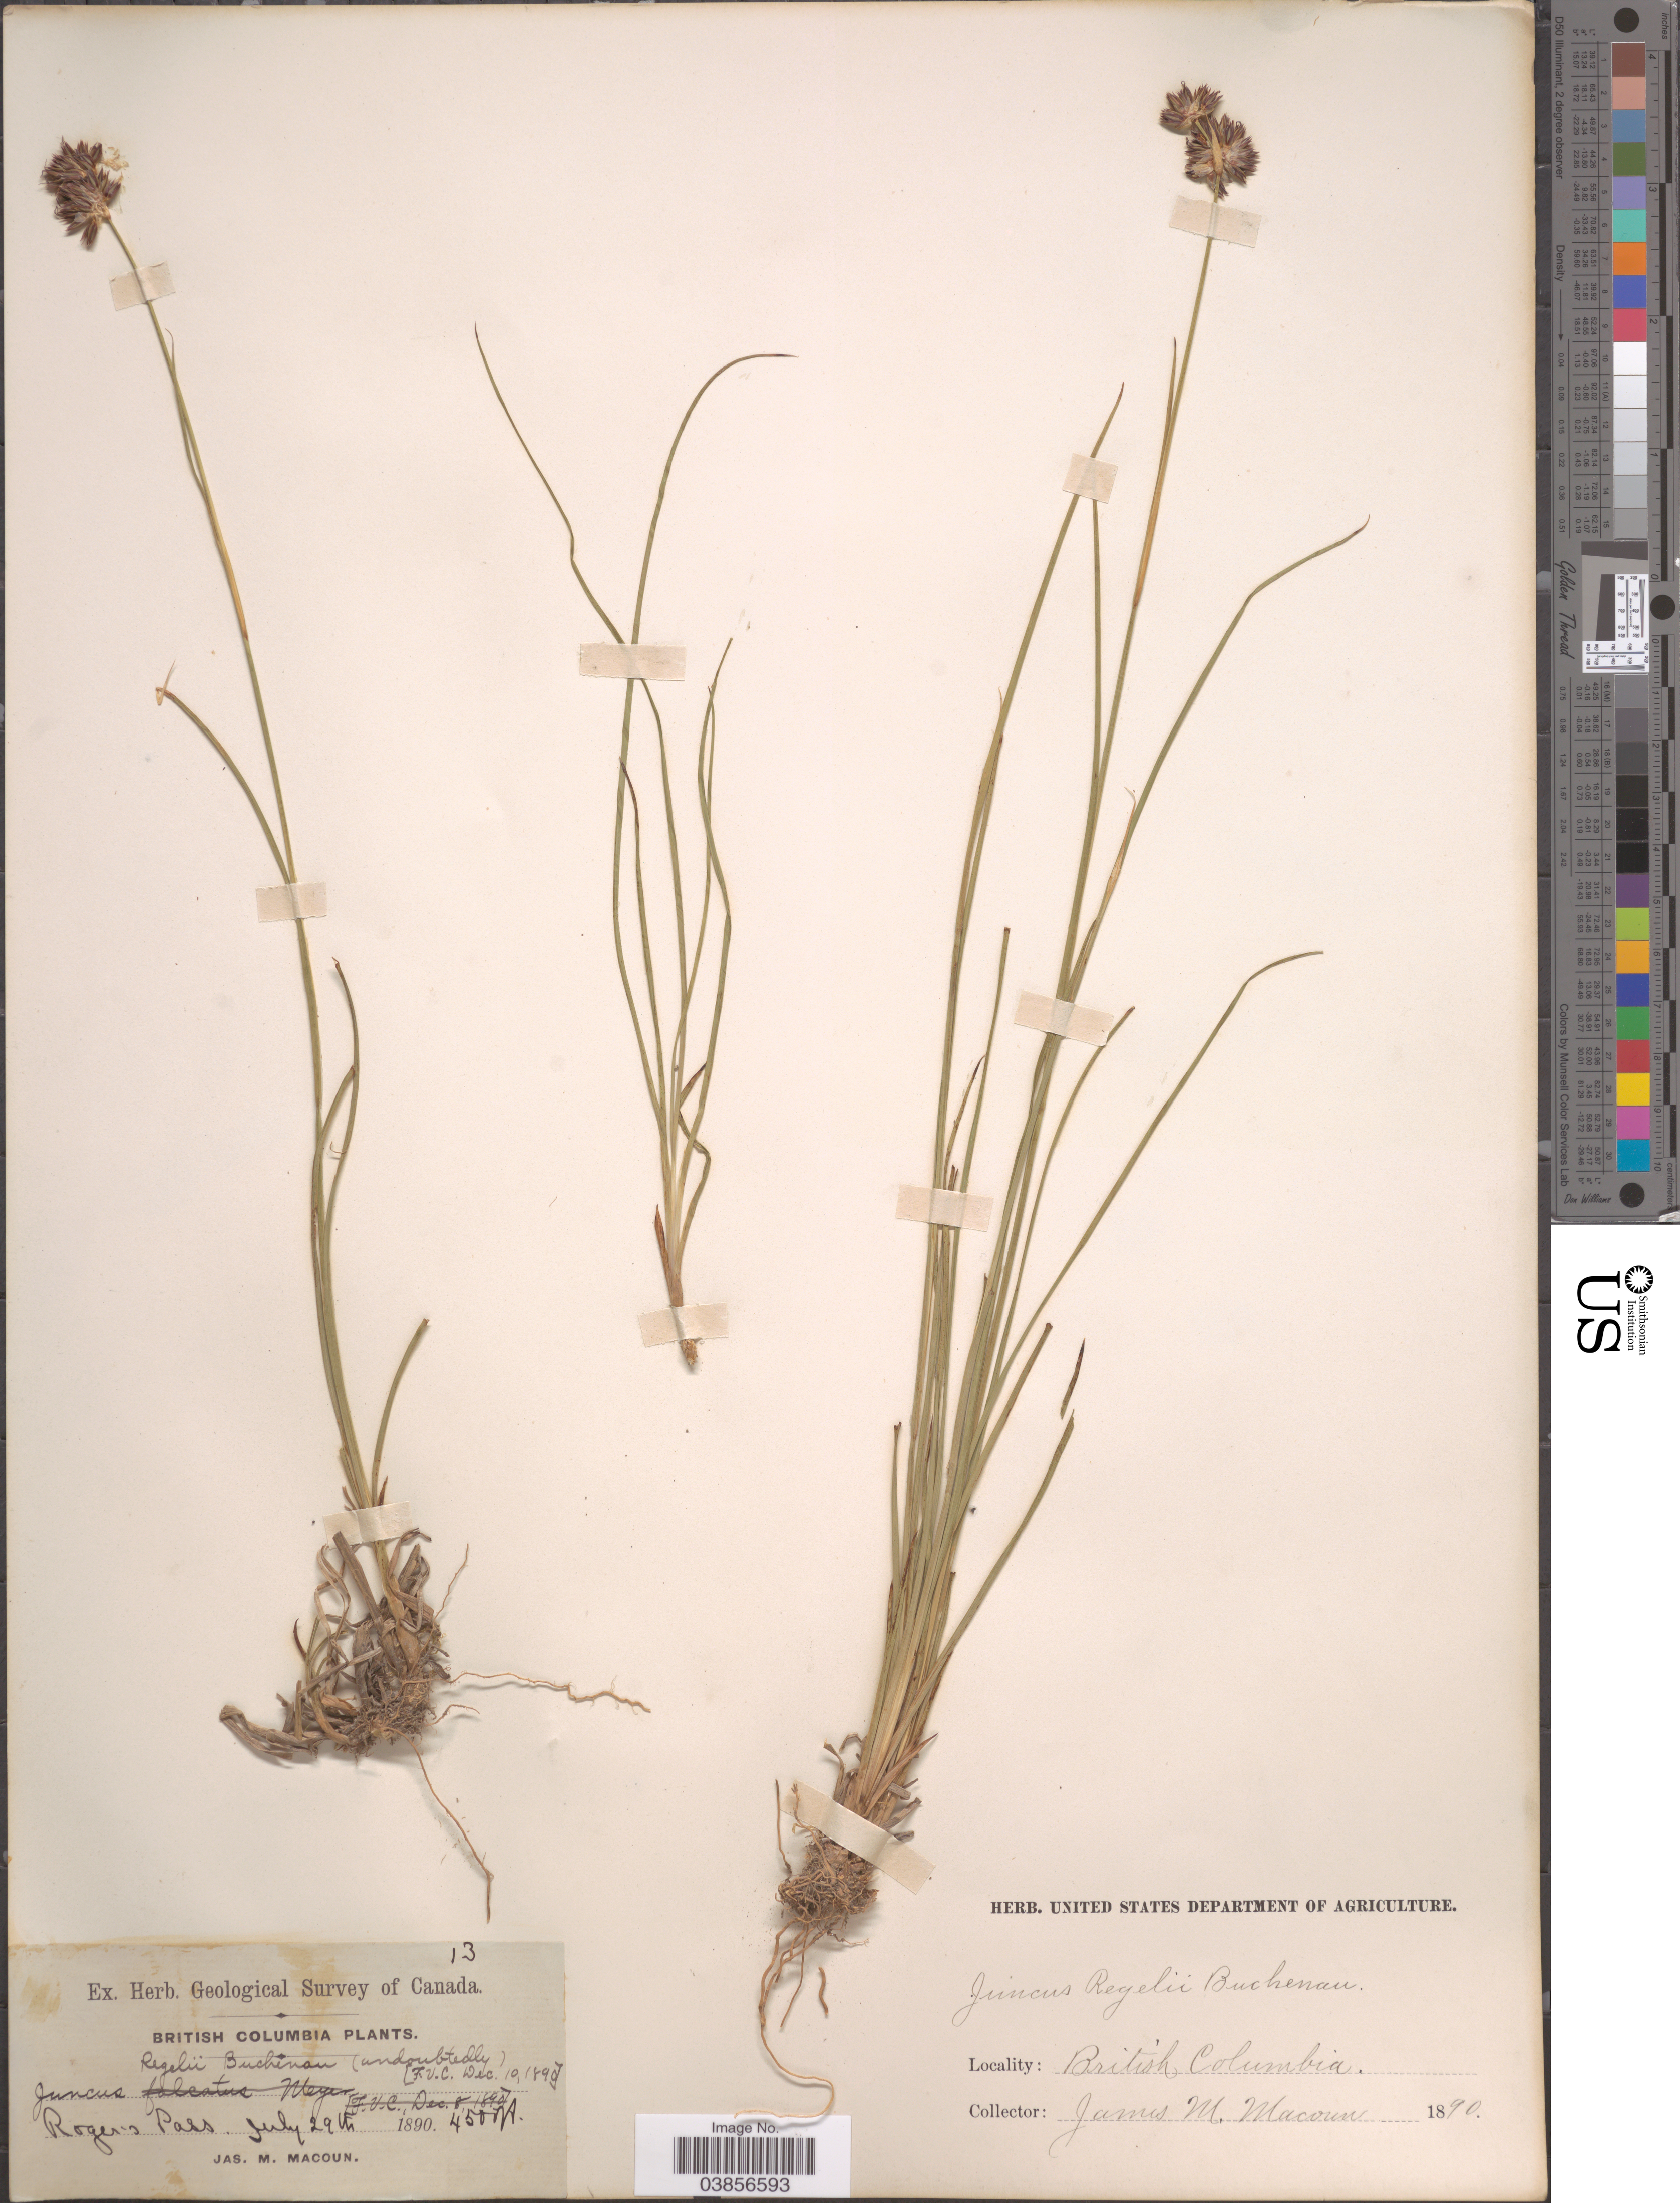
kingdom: Plantae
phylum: Tracheophyta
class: Liliopsida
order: Poales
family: Juncaceae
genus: Juncus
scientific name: Juncus regelii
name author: Buchenau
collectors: J. M. Macoun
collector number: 13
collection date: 1890-07-29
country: Canada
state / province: British Columbia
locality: Roger's Pass.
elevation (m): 1372